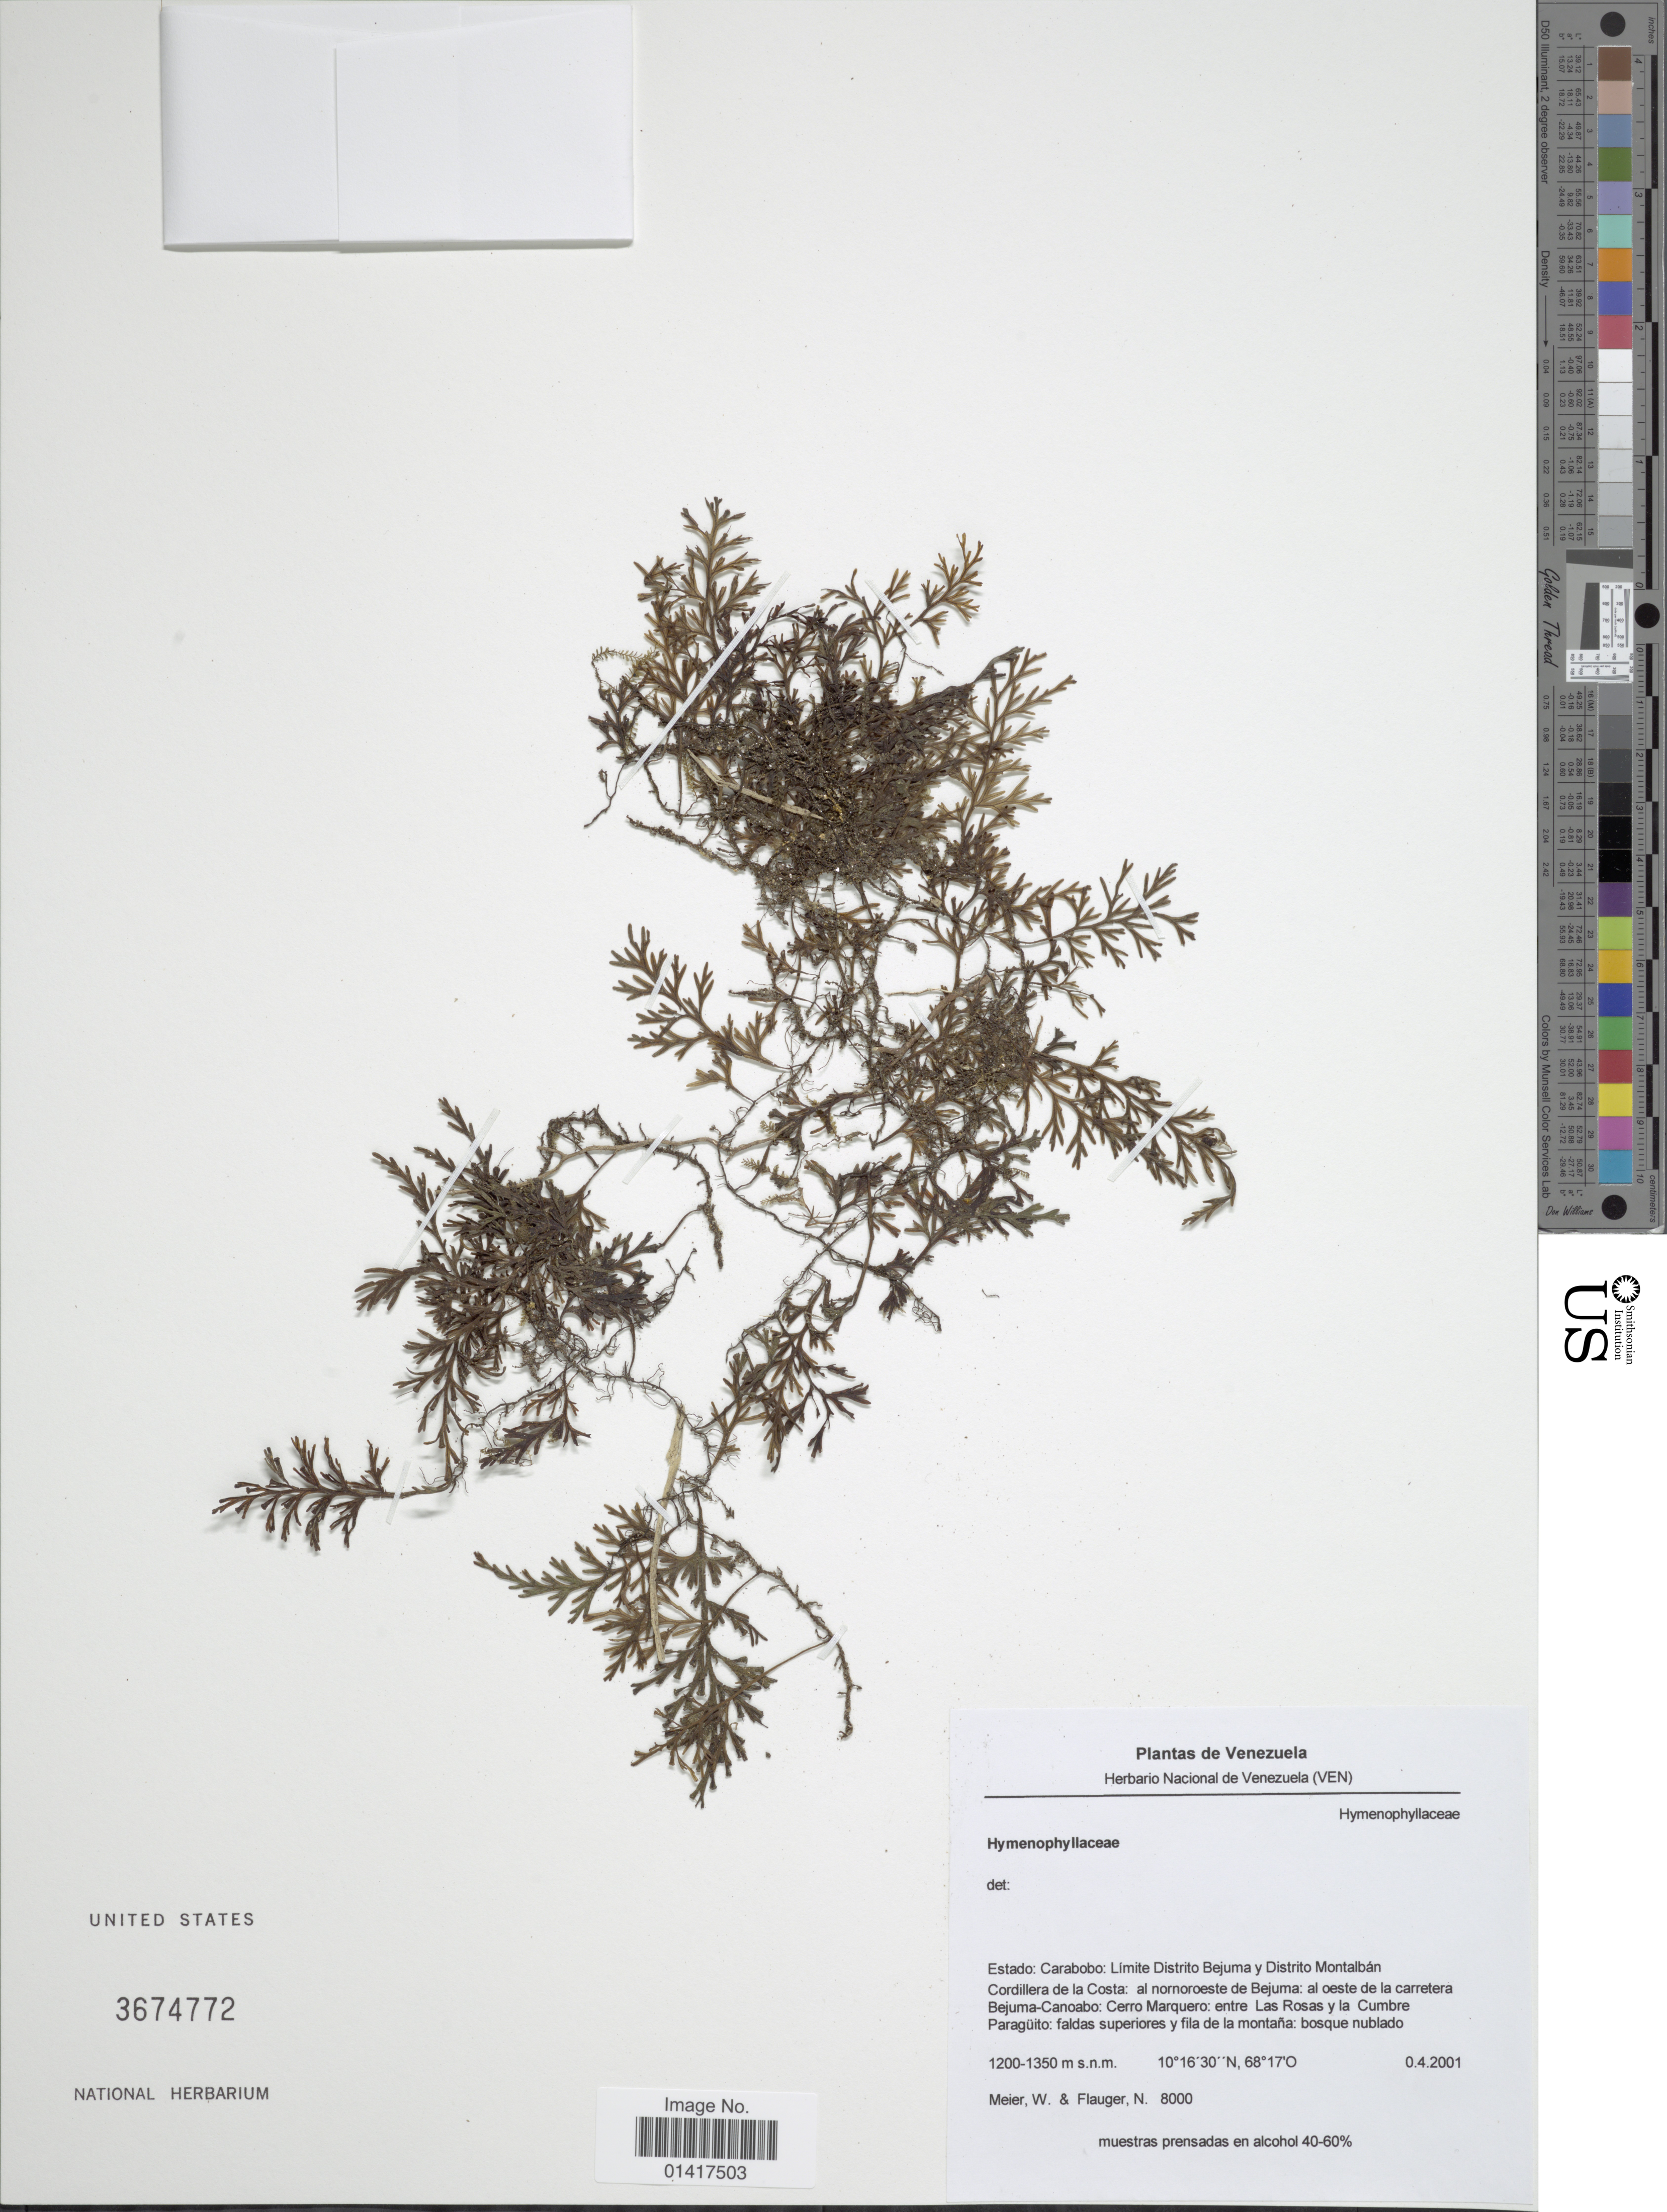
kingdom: Plantae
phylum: Tracheophyta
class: Polypodiopsida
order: Hymenophyllales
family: Hymenophyllaceae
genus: Hymenophyllum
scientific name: Hymenophyllum sp.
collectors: W. Meier & N. Flauger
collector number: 8000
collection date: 2001-04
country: Venezuela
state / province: Carabobo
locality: Limite Distrito Bejuma y Distrito Montalban. Cordillera de la Costa: a; nornoroeste de Nejuma: al oeste de la carretera Nejuma-Canoabo: Cerro Marquero: entre Las Rosas y la Cumbre Paraguito: faldas superiores y fila de la montana: bosque nublado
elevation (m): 1200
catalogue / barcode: US 3674772